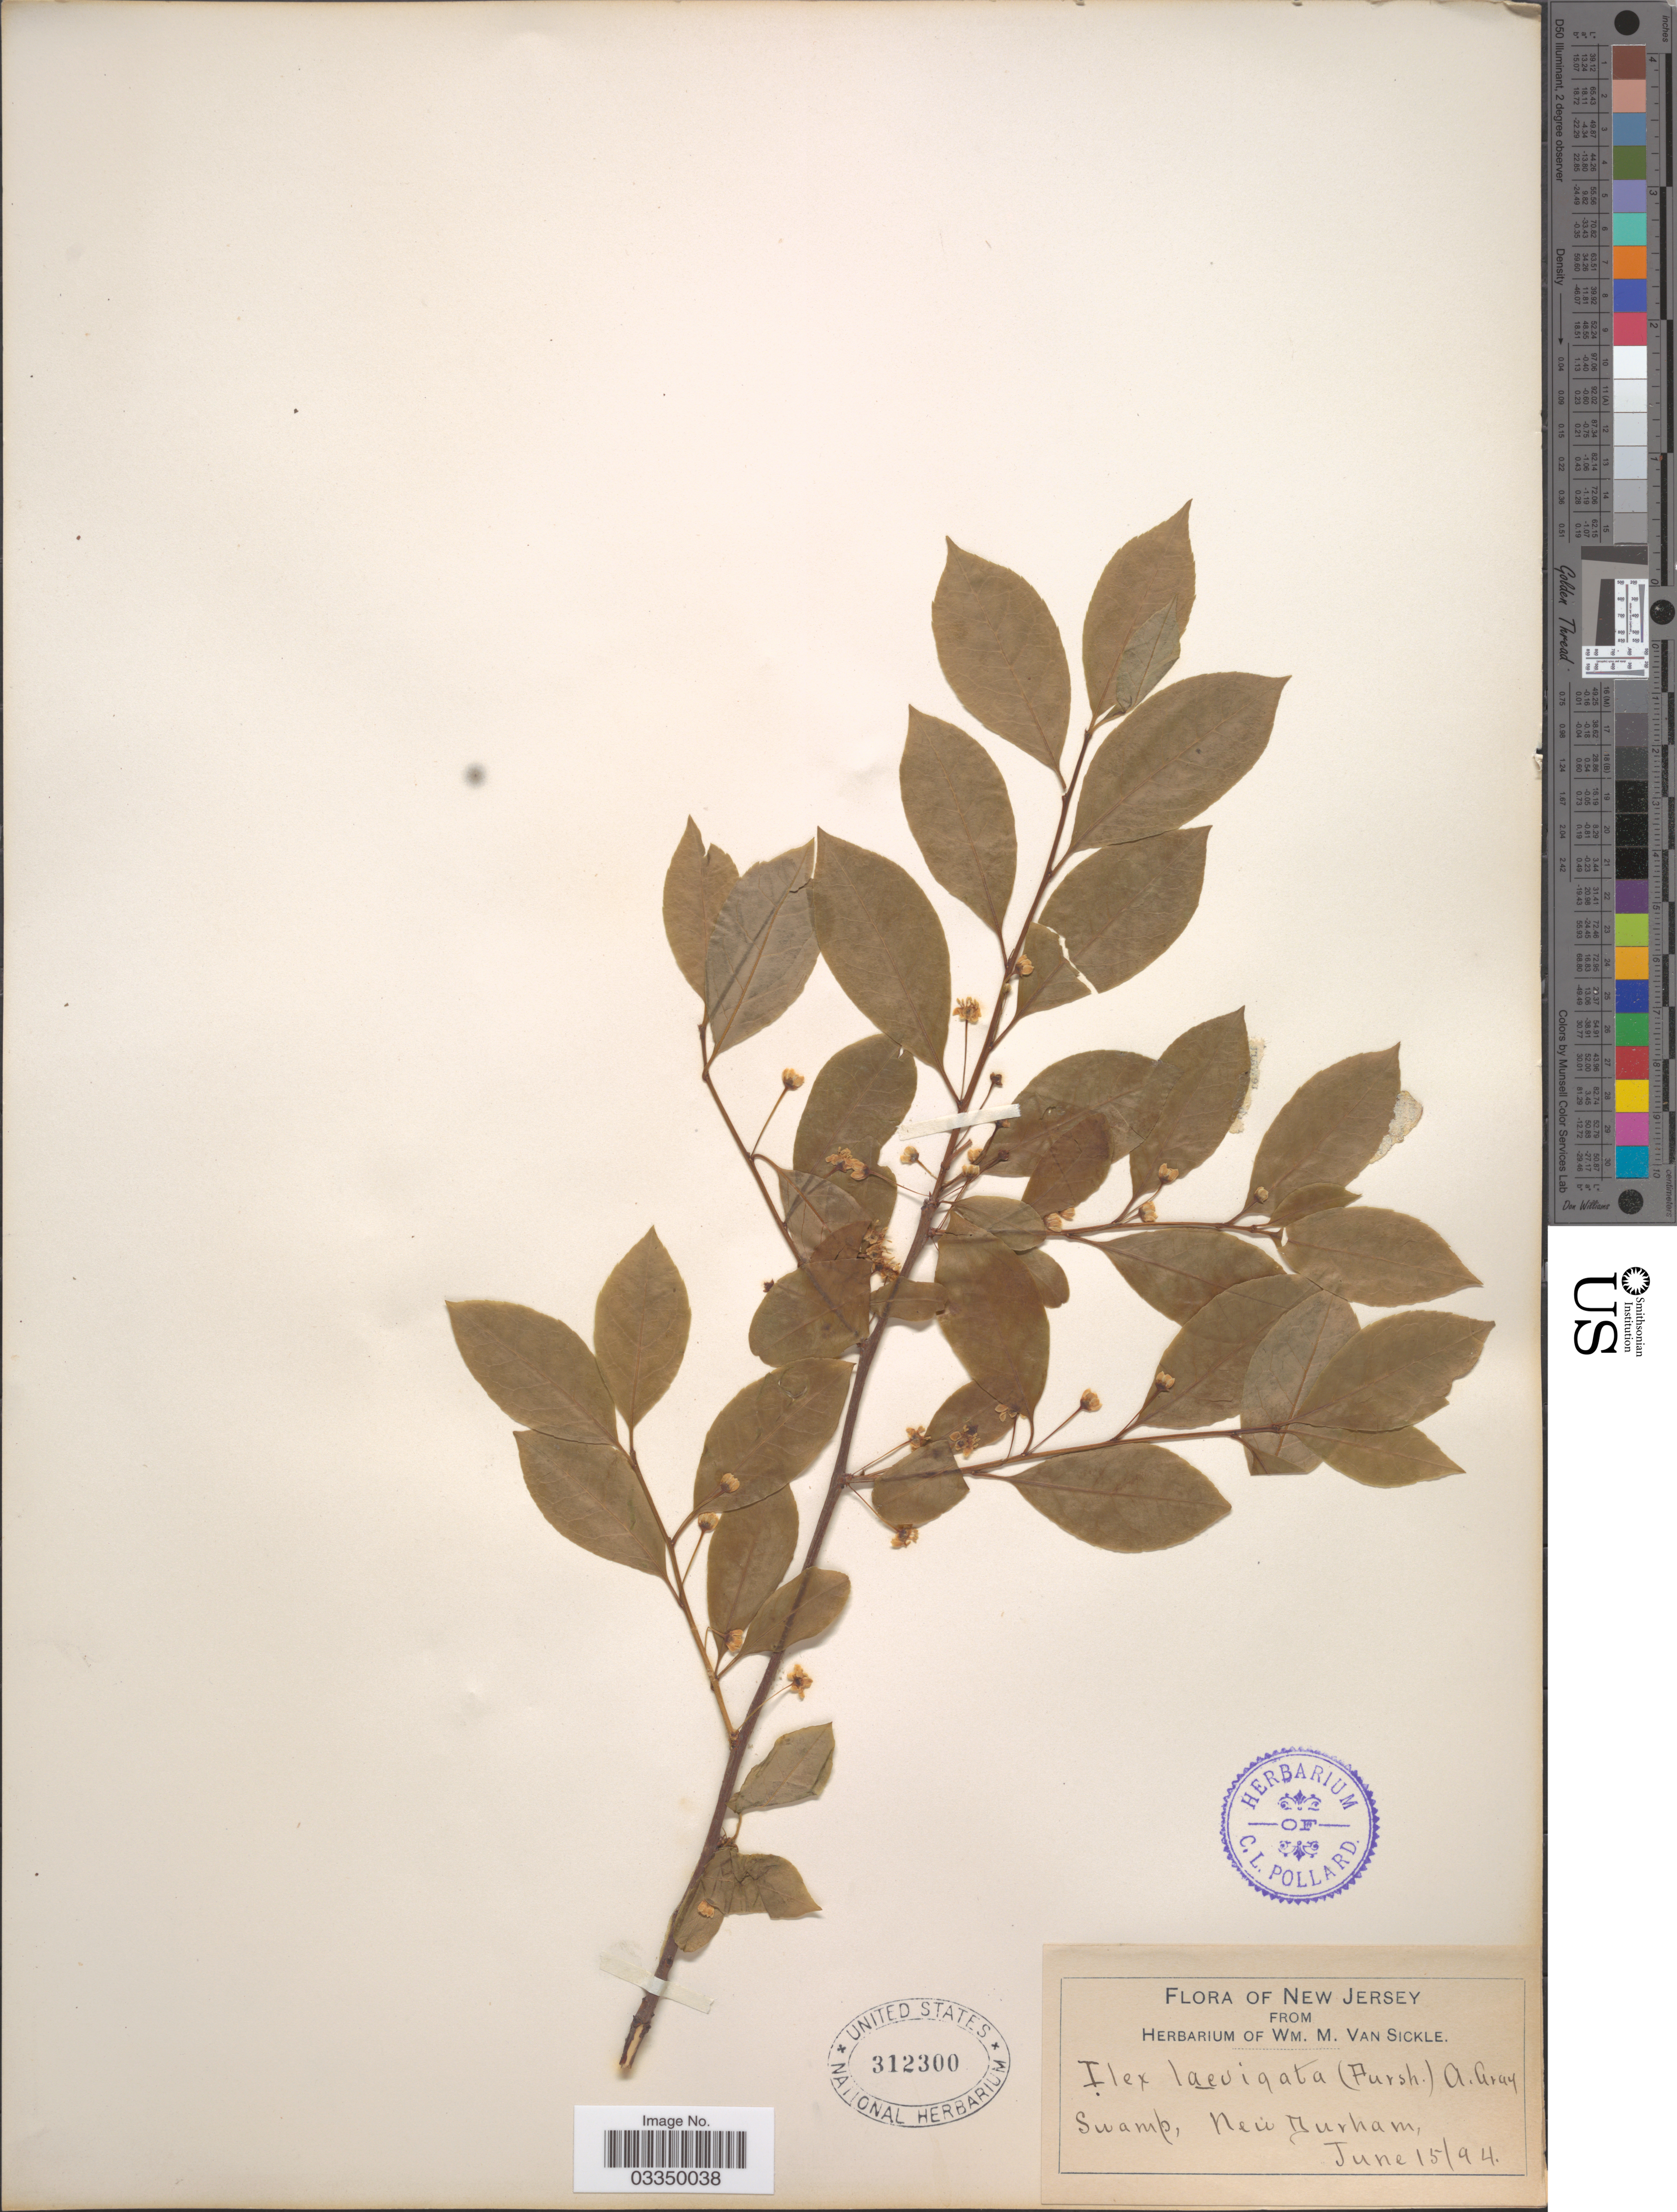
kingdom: Plantae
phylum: Tracheophyta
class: Magnoliopsida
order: Aquifoliales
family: Aquifoliaceae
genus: Ilex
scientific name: Ilex laevigata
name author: (Pursh) A. Gray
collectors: ex herb. Wm. M. Van Sickle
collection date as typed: Transcribed d/m/y: 15/6/94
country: United States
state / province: New Jersey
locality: New Durham.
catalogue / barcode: US 312300